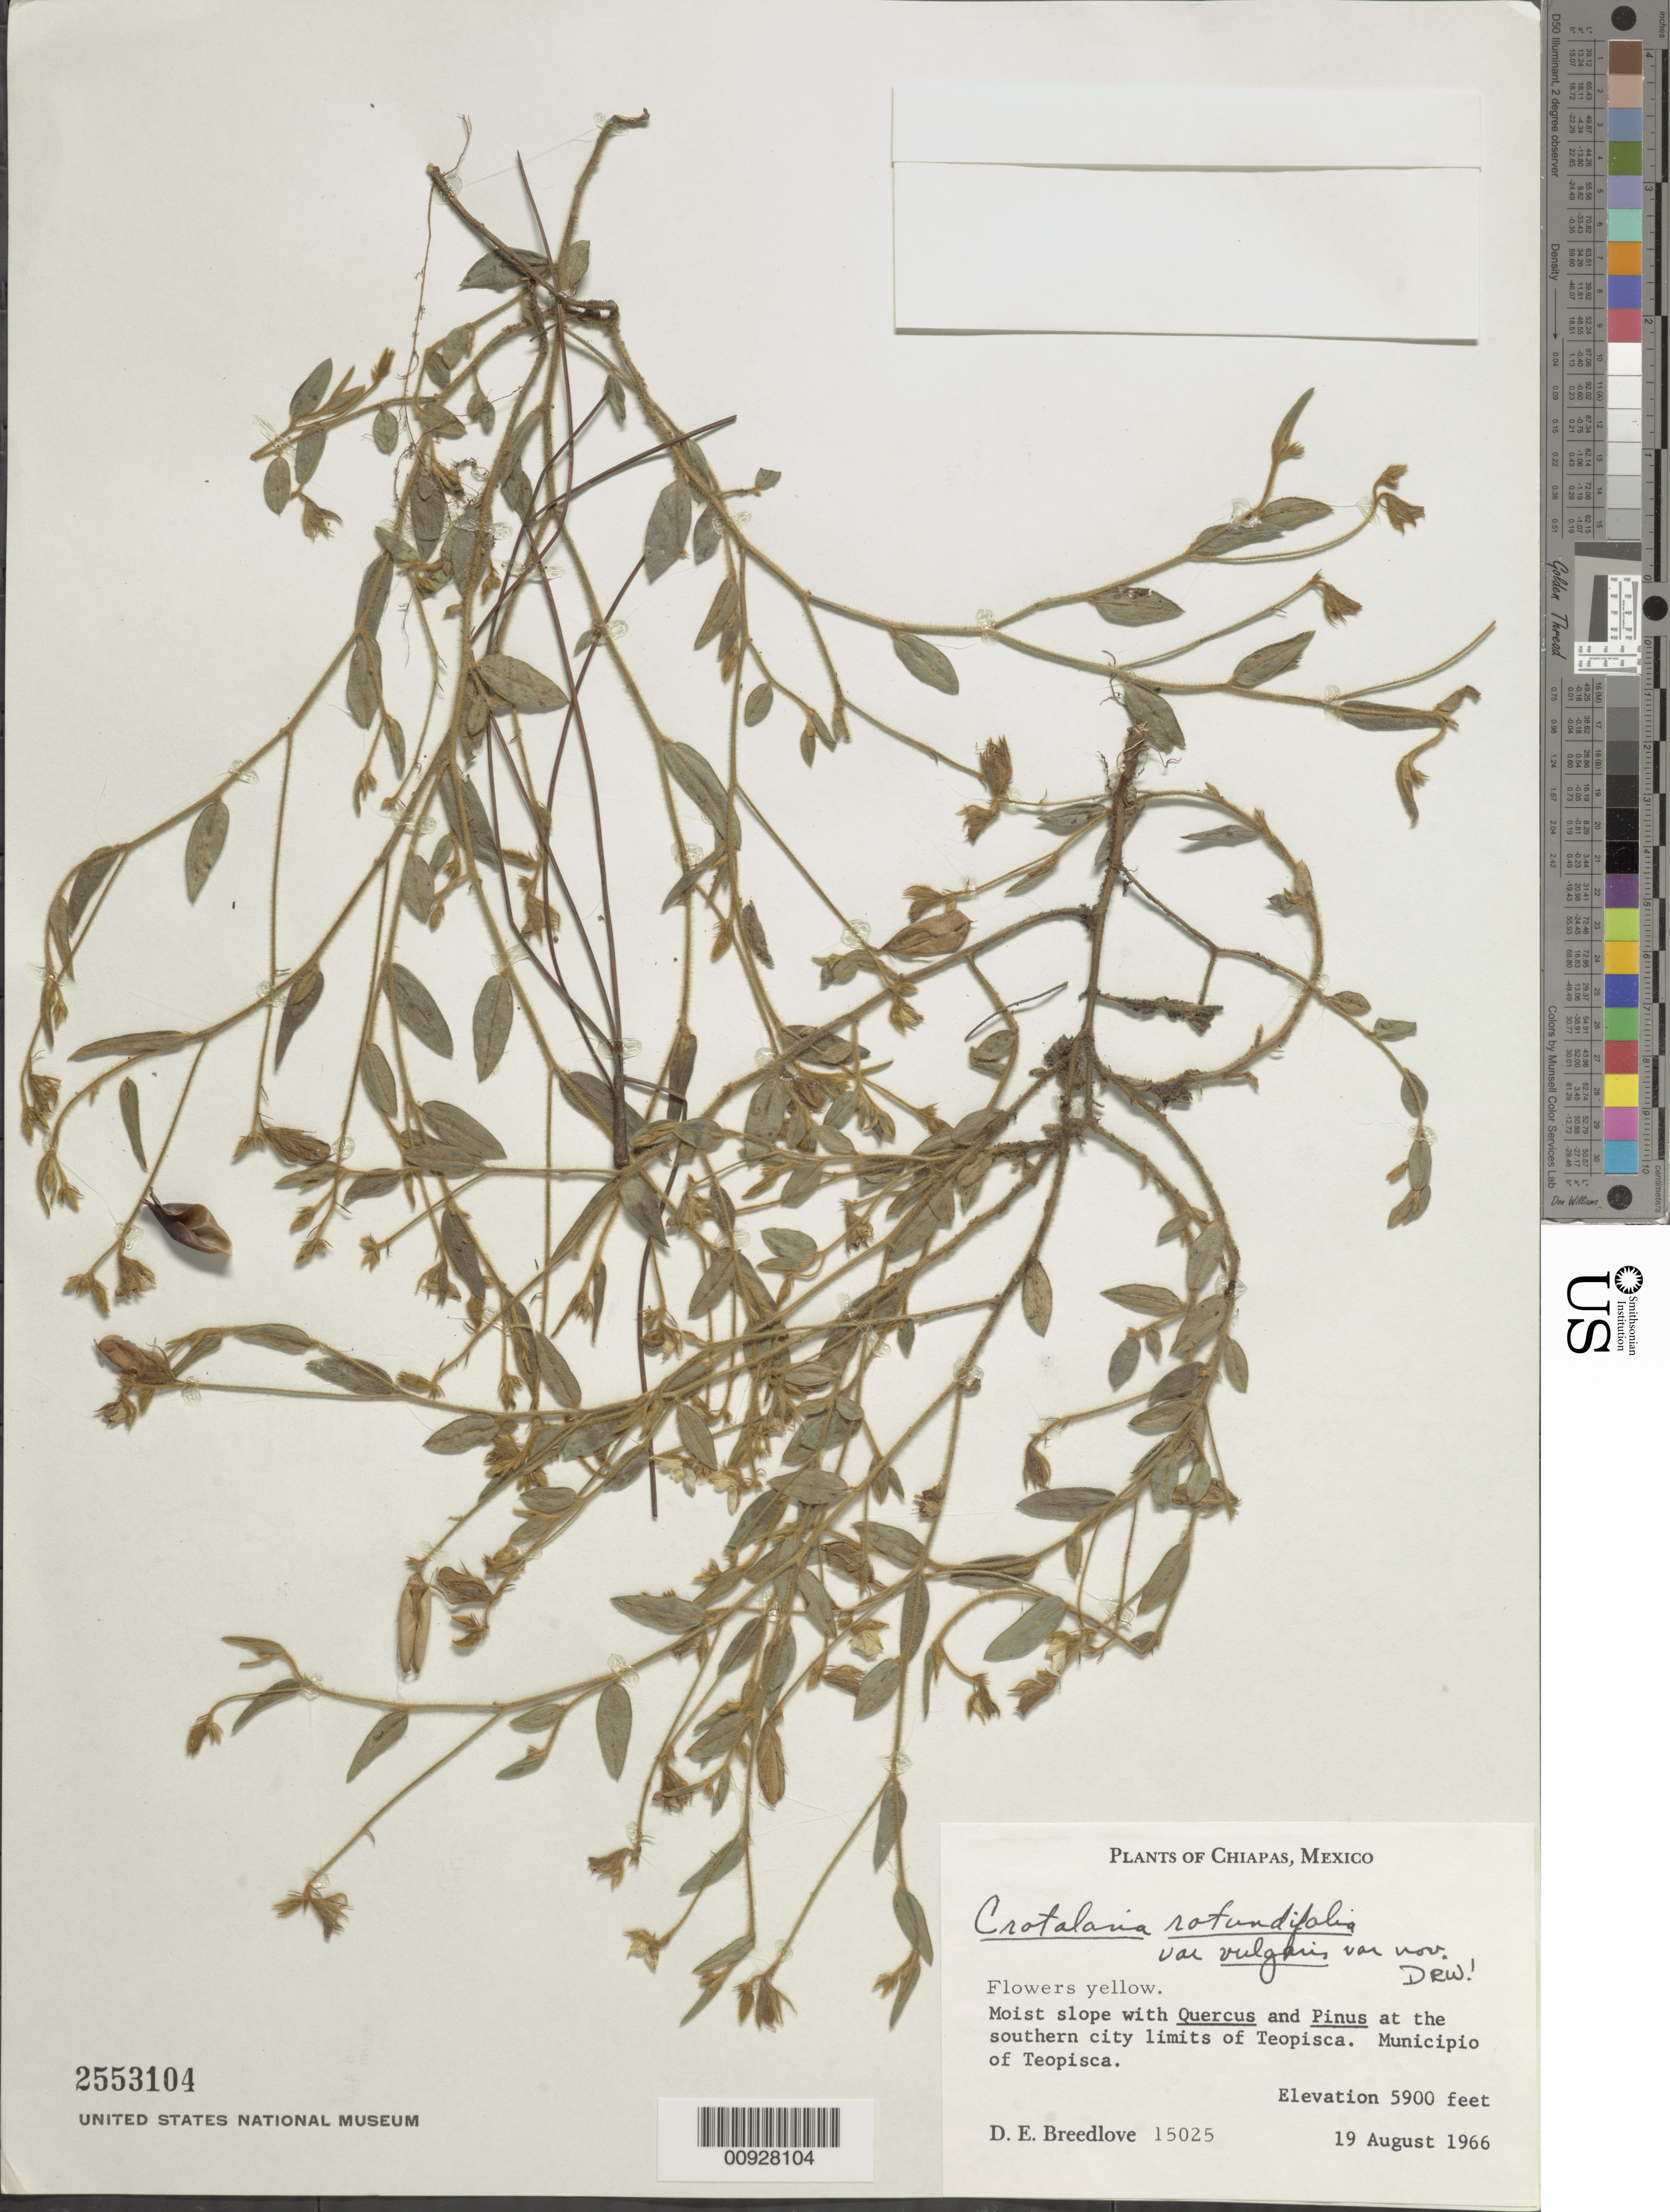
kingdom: Plantae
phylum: Tracheophyta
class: Magnoliopsida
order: Fabales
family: Fabaceae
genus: Crotalaria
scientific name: Crotalaria rotundifolia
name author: Walter ex J.F. Gmel.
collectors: D. E. Breedlove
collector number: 15025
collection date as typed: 19 Aug 1966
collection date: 1966-08-19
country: Mexico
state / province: Chiapas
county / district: Teopisca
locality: At the southern city limits of Teopisca. Municipio of Teopisca, Chiapas.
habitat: Moist slope with Quercus and Pinus.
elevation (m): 1798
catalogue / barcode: US 2553104